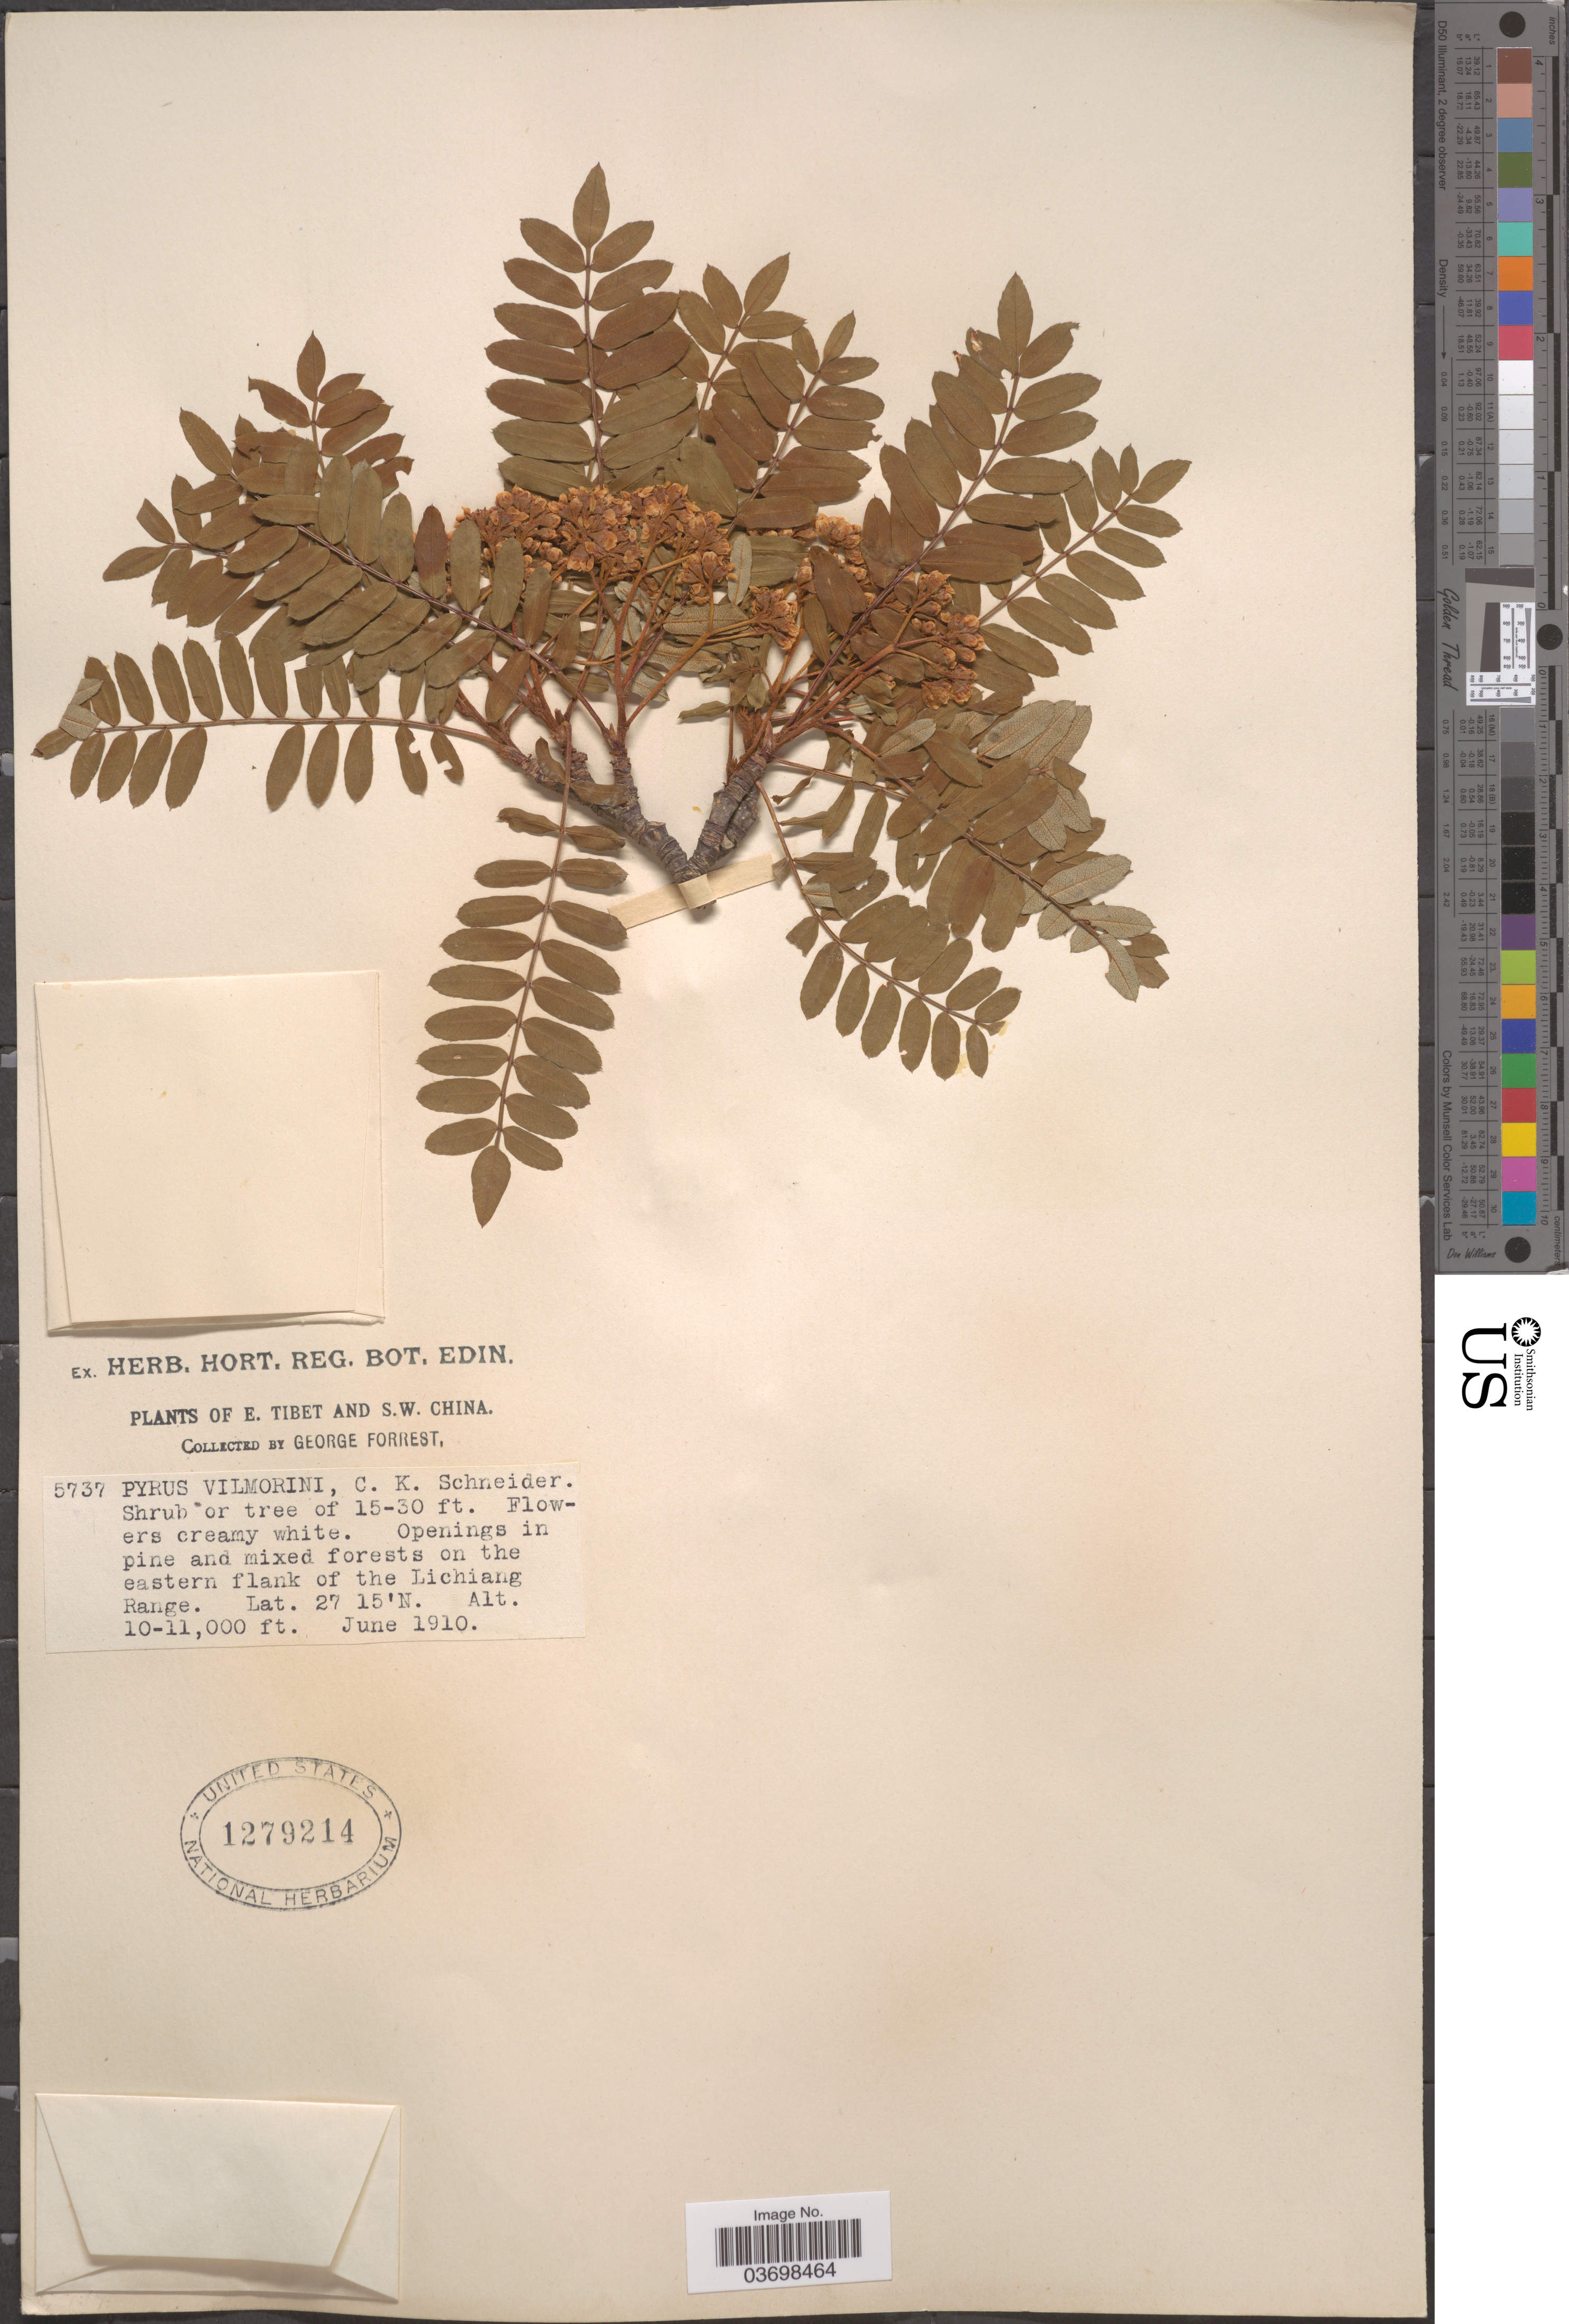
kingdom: Plantae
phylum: Tracheophyta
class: Magnoliopsida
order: Rosales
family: Rosaceae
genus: Sorbus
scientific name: Sorbus vilmorini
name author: C.K. Schneid.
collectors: G. Forrest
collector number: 5737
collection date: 1910-06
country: China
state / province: Xizang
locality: E. Tibet and S.W. China. On the eastern flank of the Lichiang Range.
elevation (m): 3048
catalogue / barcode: US 1279214